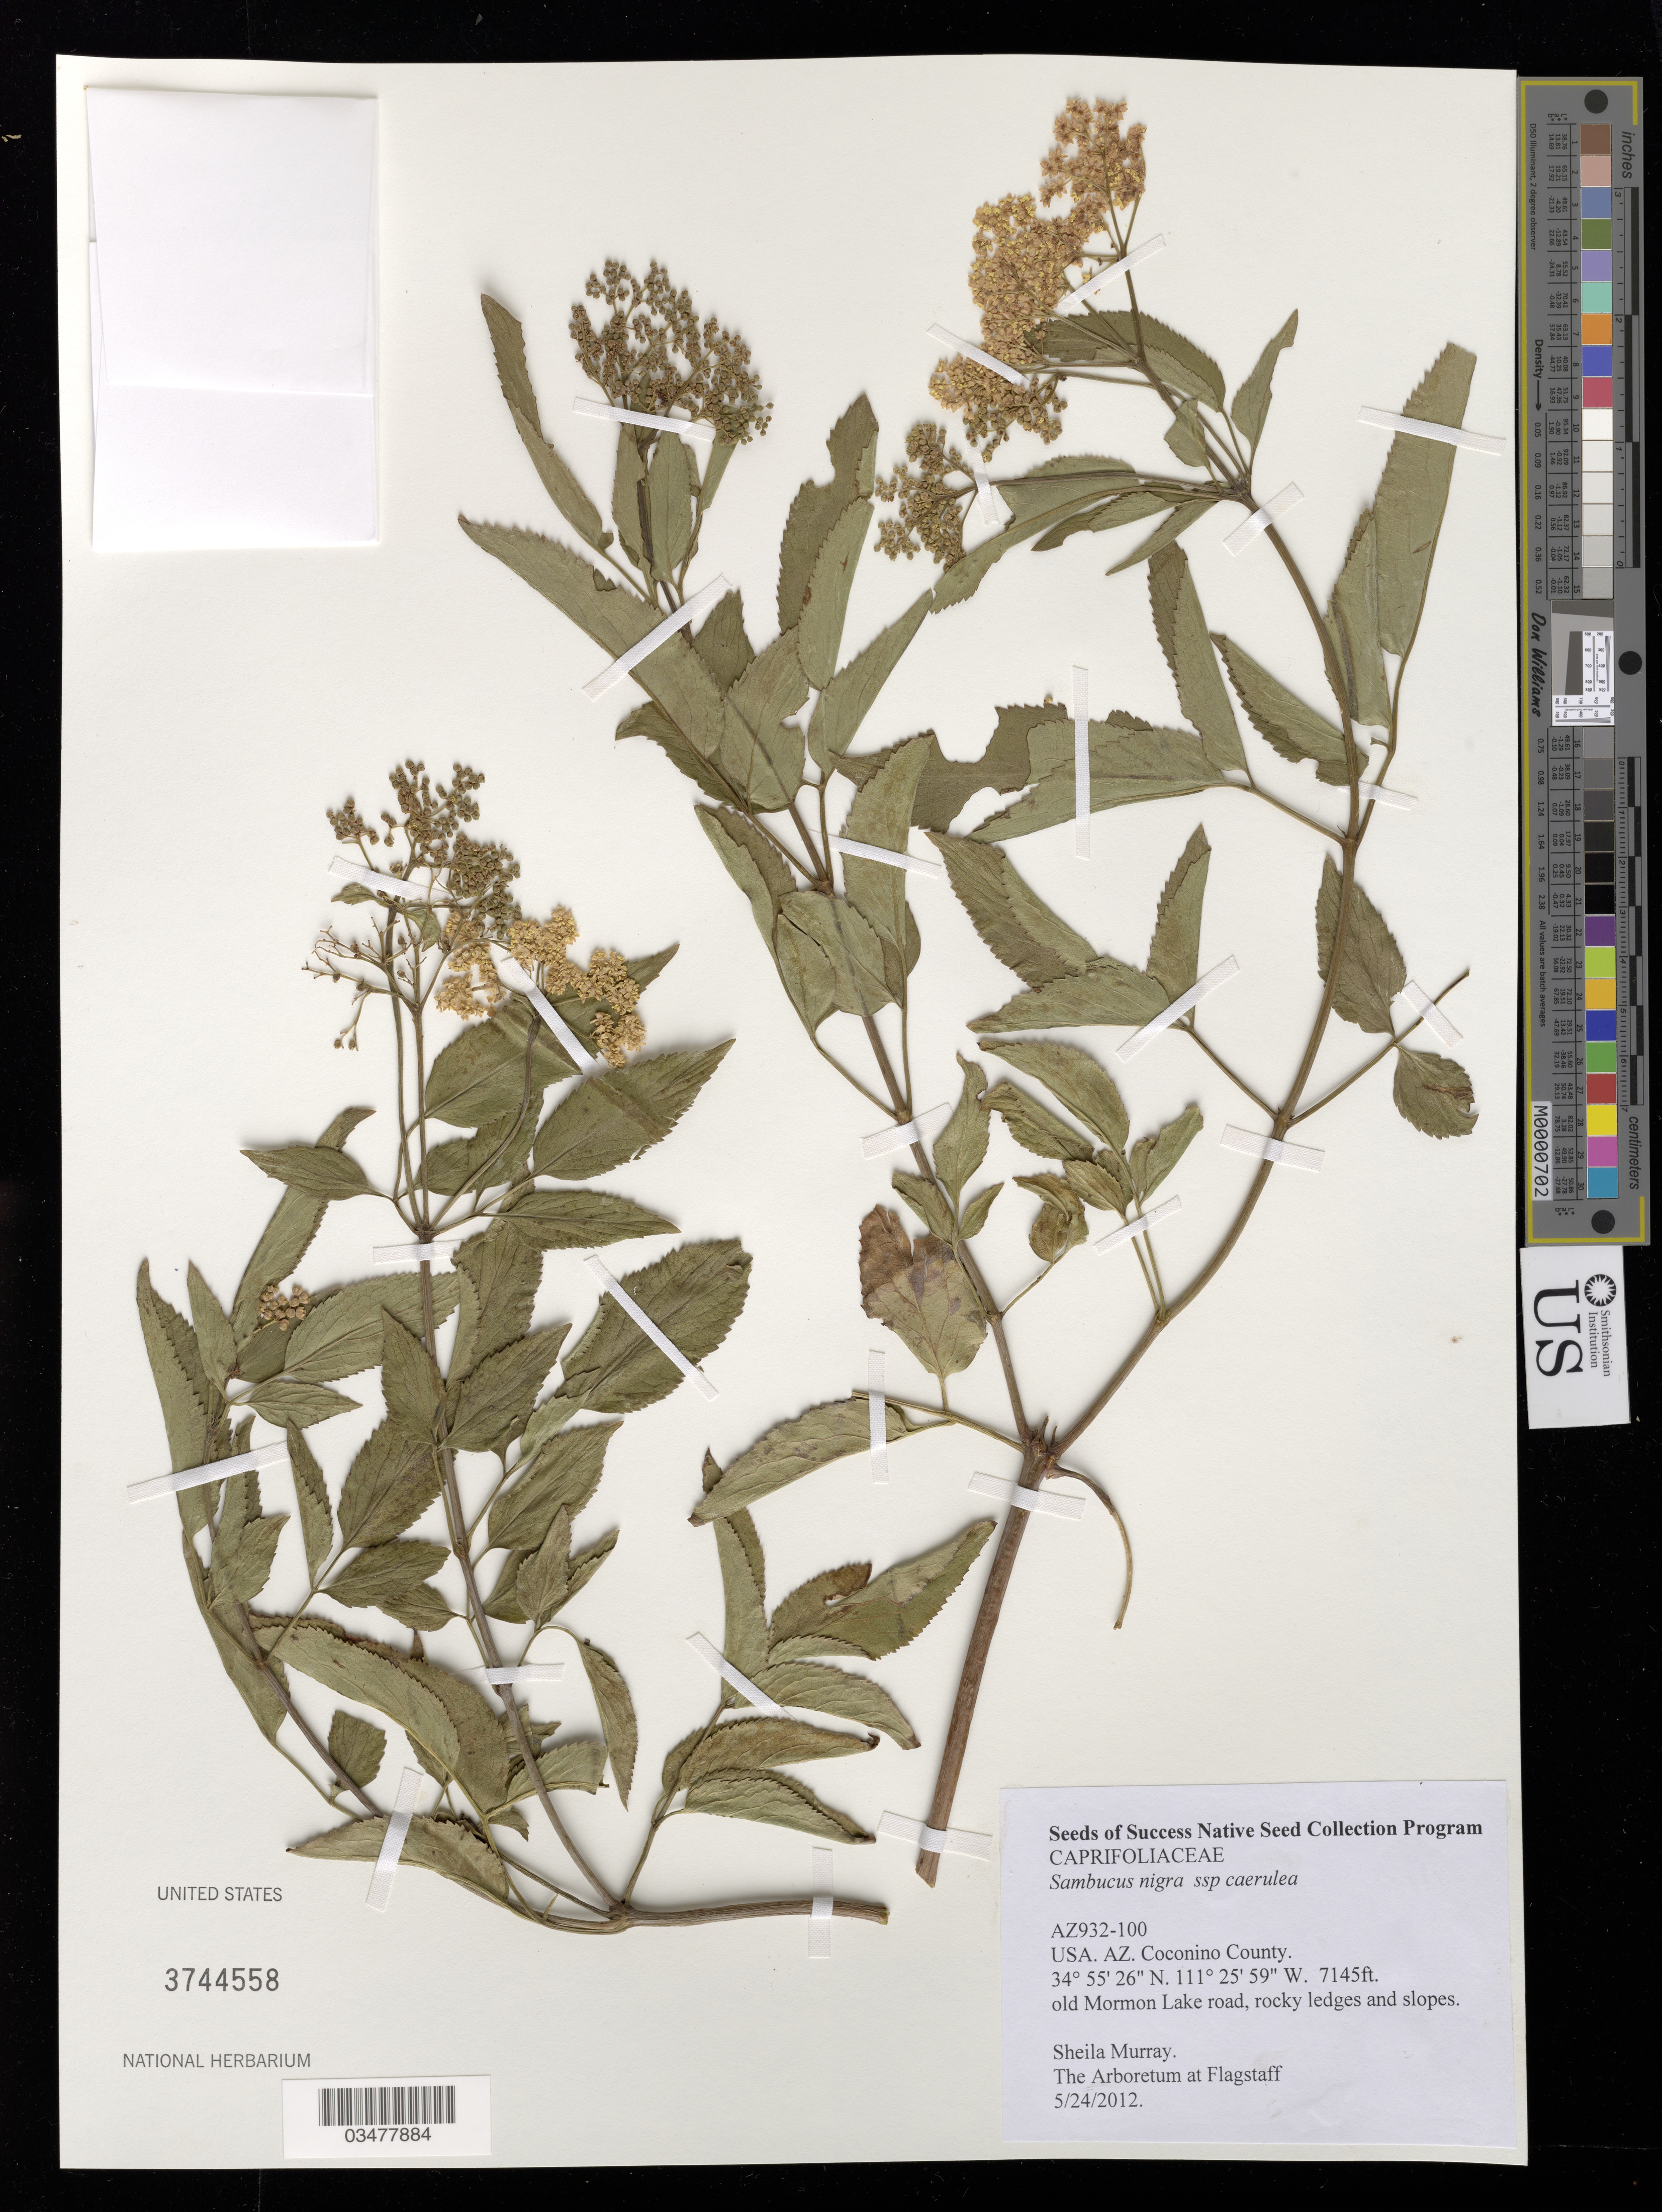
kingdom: Plantae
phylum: Tracheophyta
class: Magnoliopsida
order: Dipsacales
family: Viburnaceae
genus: Sambucus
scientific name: Sambucus nigra subsp. cerulea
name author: (Raf.) Bolli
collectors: S. Murray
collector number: AZ932-100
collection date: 2012-05-24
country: United States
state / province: Arizona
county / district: Coconino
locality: Old Mormon Lake road.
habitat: Rocky ledges and slopes.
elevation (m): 2178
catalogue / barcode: US 3744558